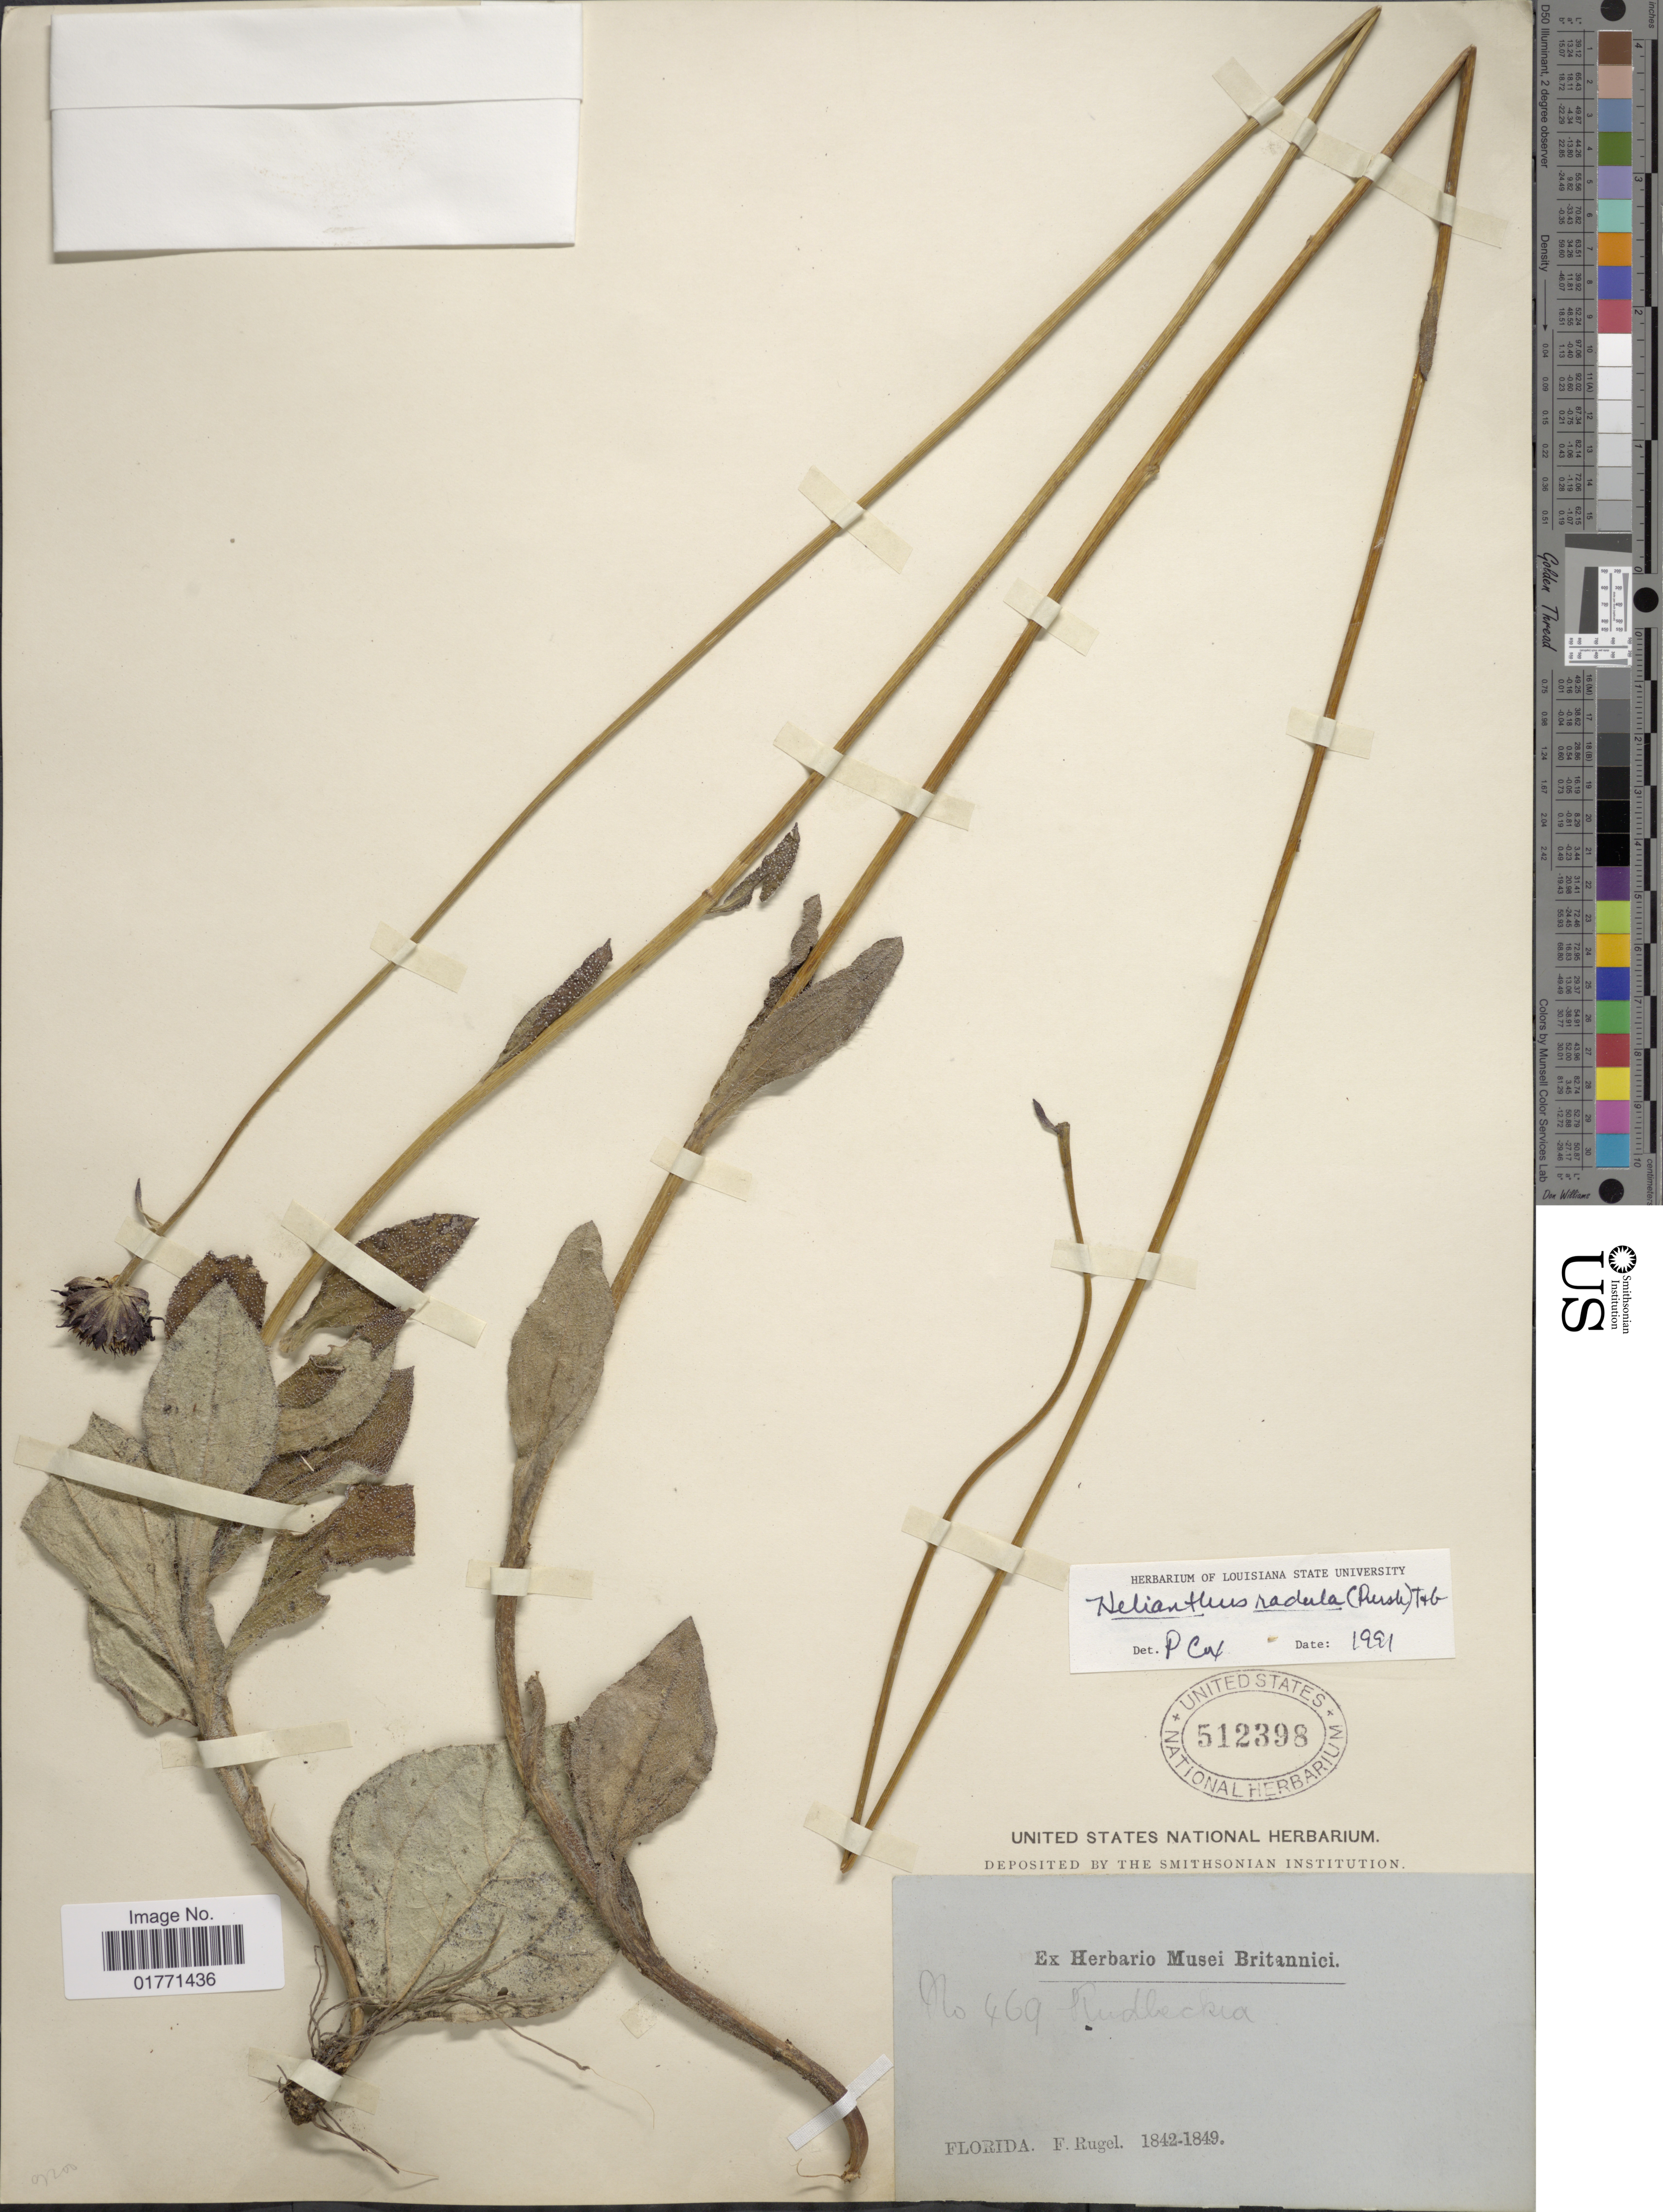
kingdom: Plantae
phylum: Tracheophyta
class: Magnoliopsida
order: Asterales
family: Asteraceae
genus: Helianthus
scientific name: Helianthus radula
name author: (Pursh) Torr. & A. Gray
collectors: F. Rugel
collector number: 469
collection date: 1842/1849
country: United States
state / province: Florida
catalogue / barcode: US 512398